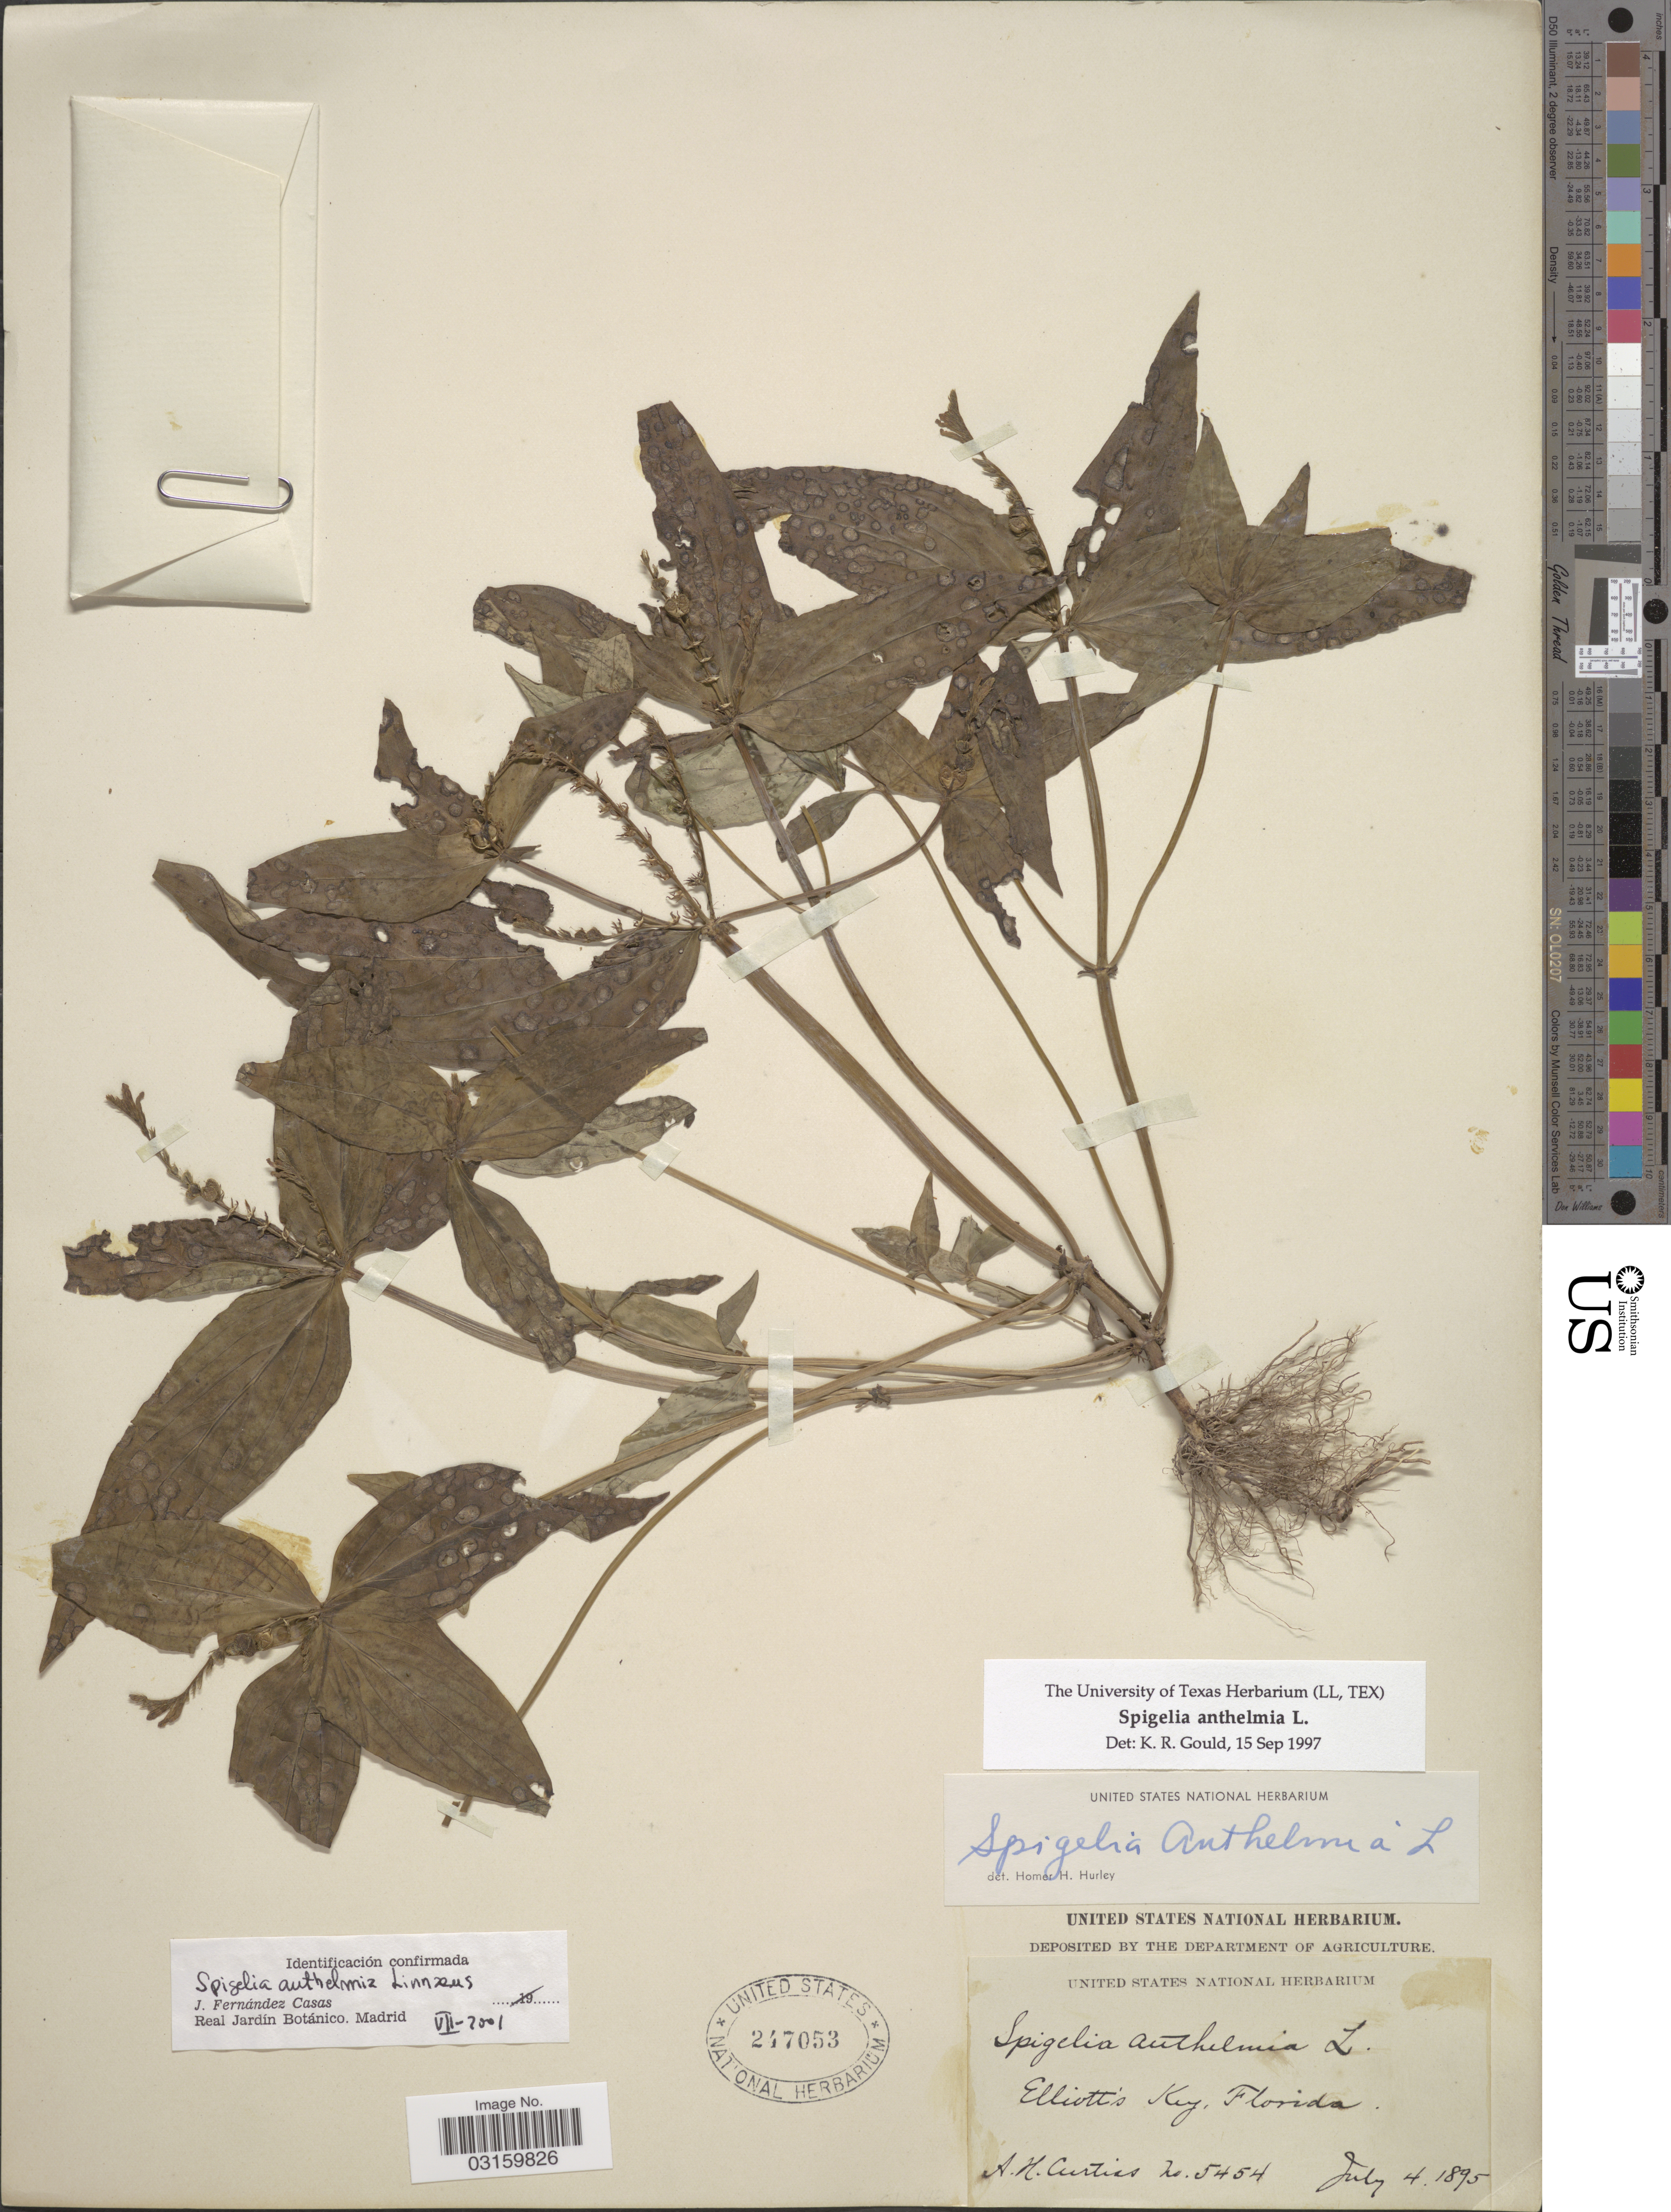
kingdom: Plantae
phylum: Tracheophyta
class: Magnoliopsida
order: Gentianales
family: Loganiaceae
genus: Spigelia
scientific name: Spigelia anthelmia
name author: L.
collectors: A. H. Curtiss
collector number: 5454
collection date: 1895-07-04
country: United States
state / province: Florida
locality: Elliott's Key.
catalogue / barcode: US 247053